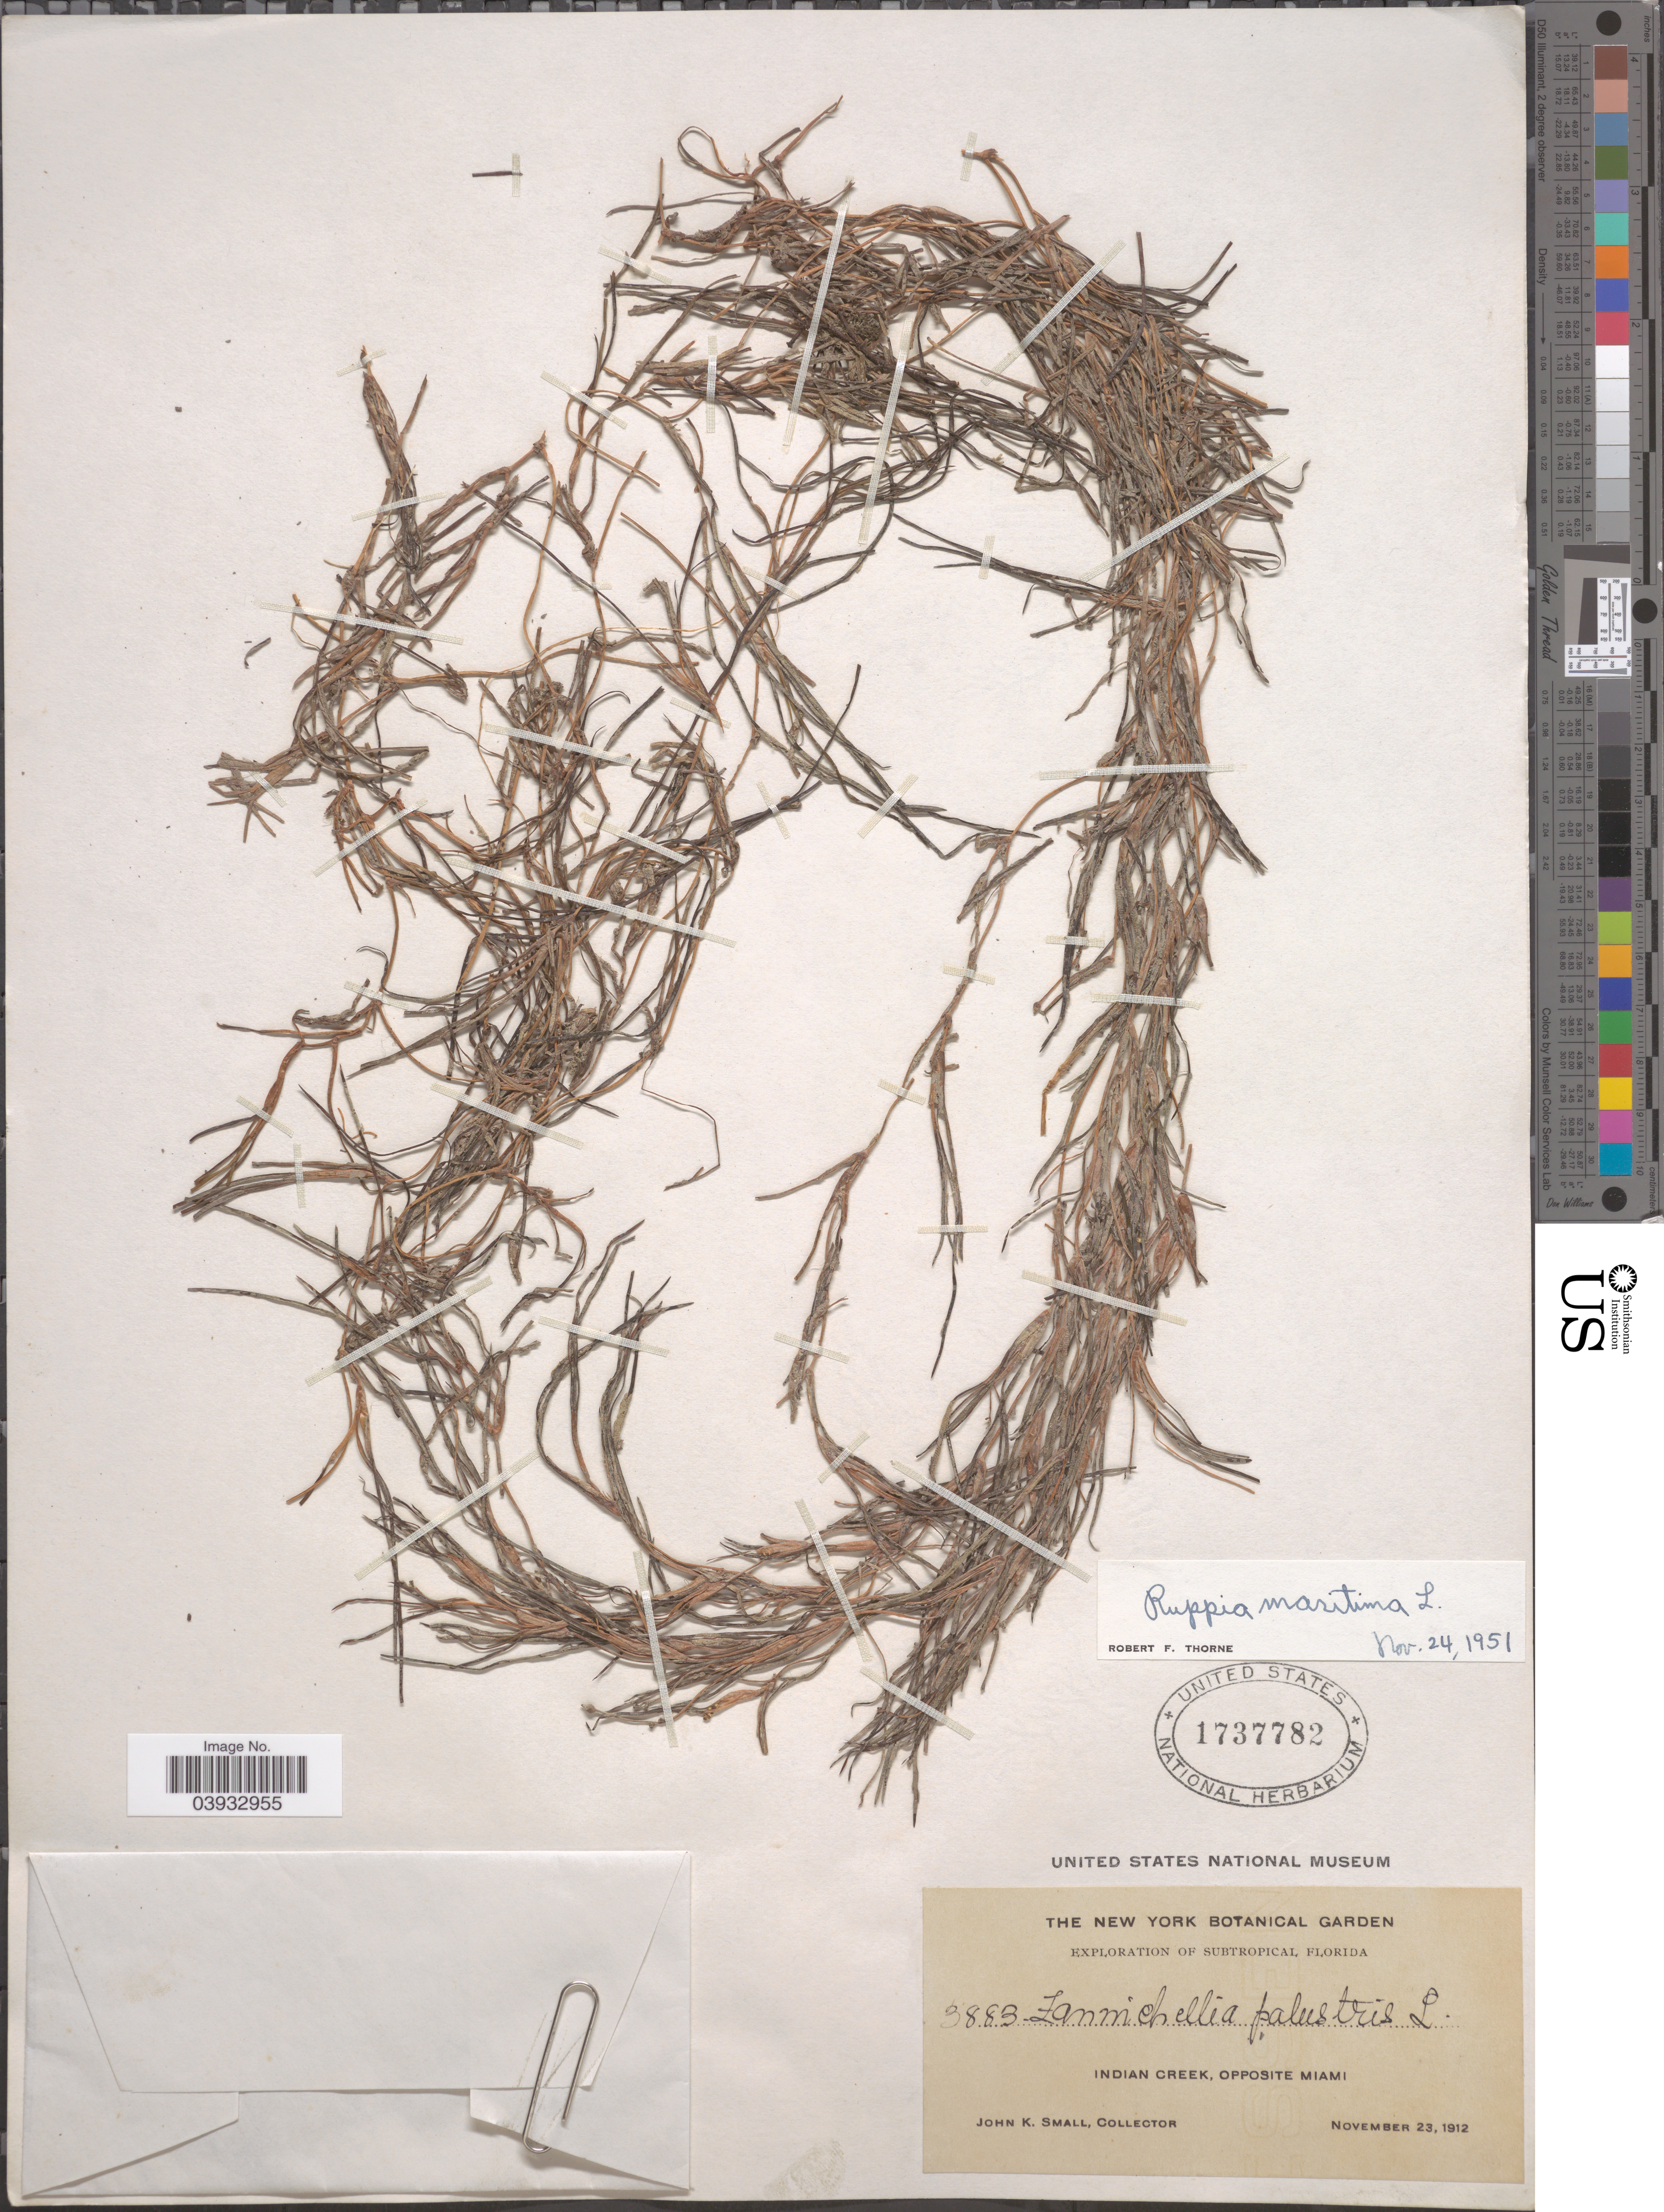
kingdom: Plantae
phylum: Tracheophyta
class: Liliopsida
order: Alismatales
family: Ruppiaceae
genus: Ruppia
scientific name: Ruppia maritima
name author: L.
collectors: J. K. Small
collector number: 3883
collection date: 1912-11-23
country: United States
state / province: Florida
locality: Subtropical Florida. Indian Creek, opposite Miami.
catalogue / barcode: US 1737782